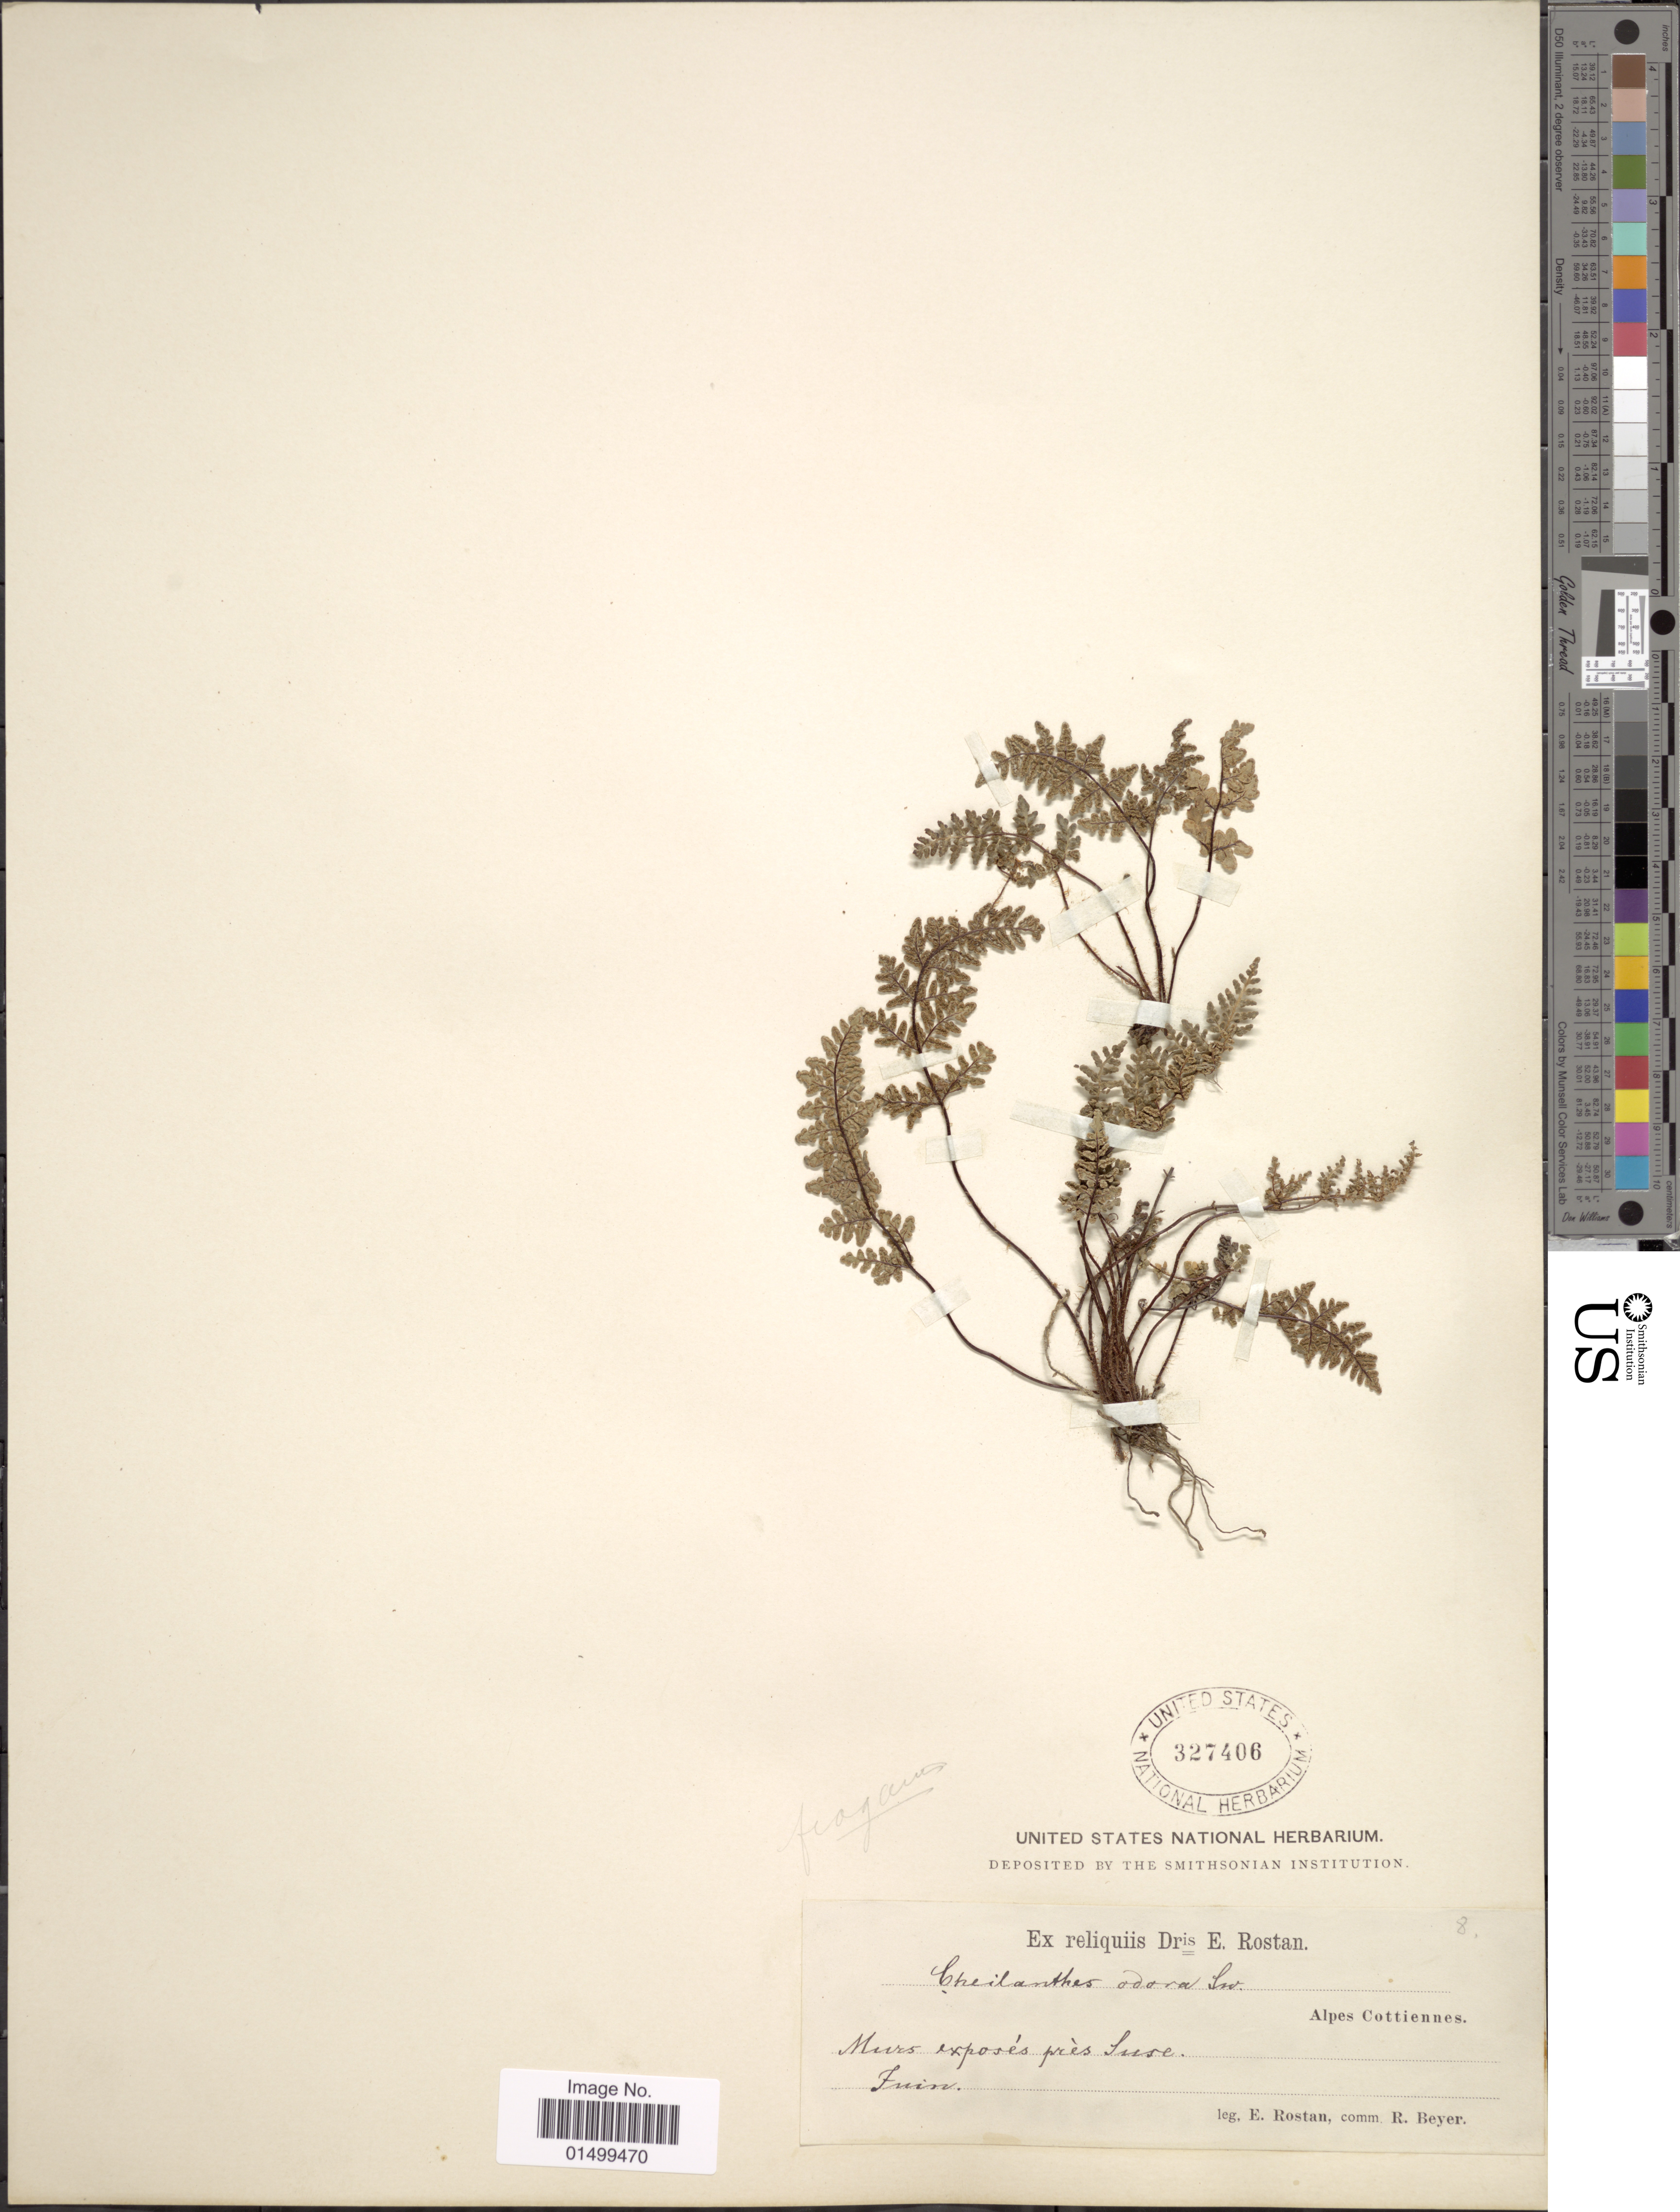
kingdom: Plantae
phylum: Tracheophyta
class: Polypodiopsida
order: Polypodiales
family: Pteridaceae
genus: Cheilanthes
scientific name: Cheilanthes pteridioides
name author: (Reichard) C. Chr.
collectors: E. Rostan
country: Italy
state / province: Piedmont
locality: Murs exposes pres lure, Fuin, Alpes Cottiennes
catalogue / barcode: US 327406